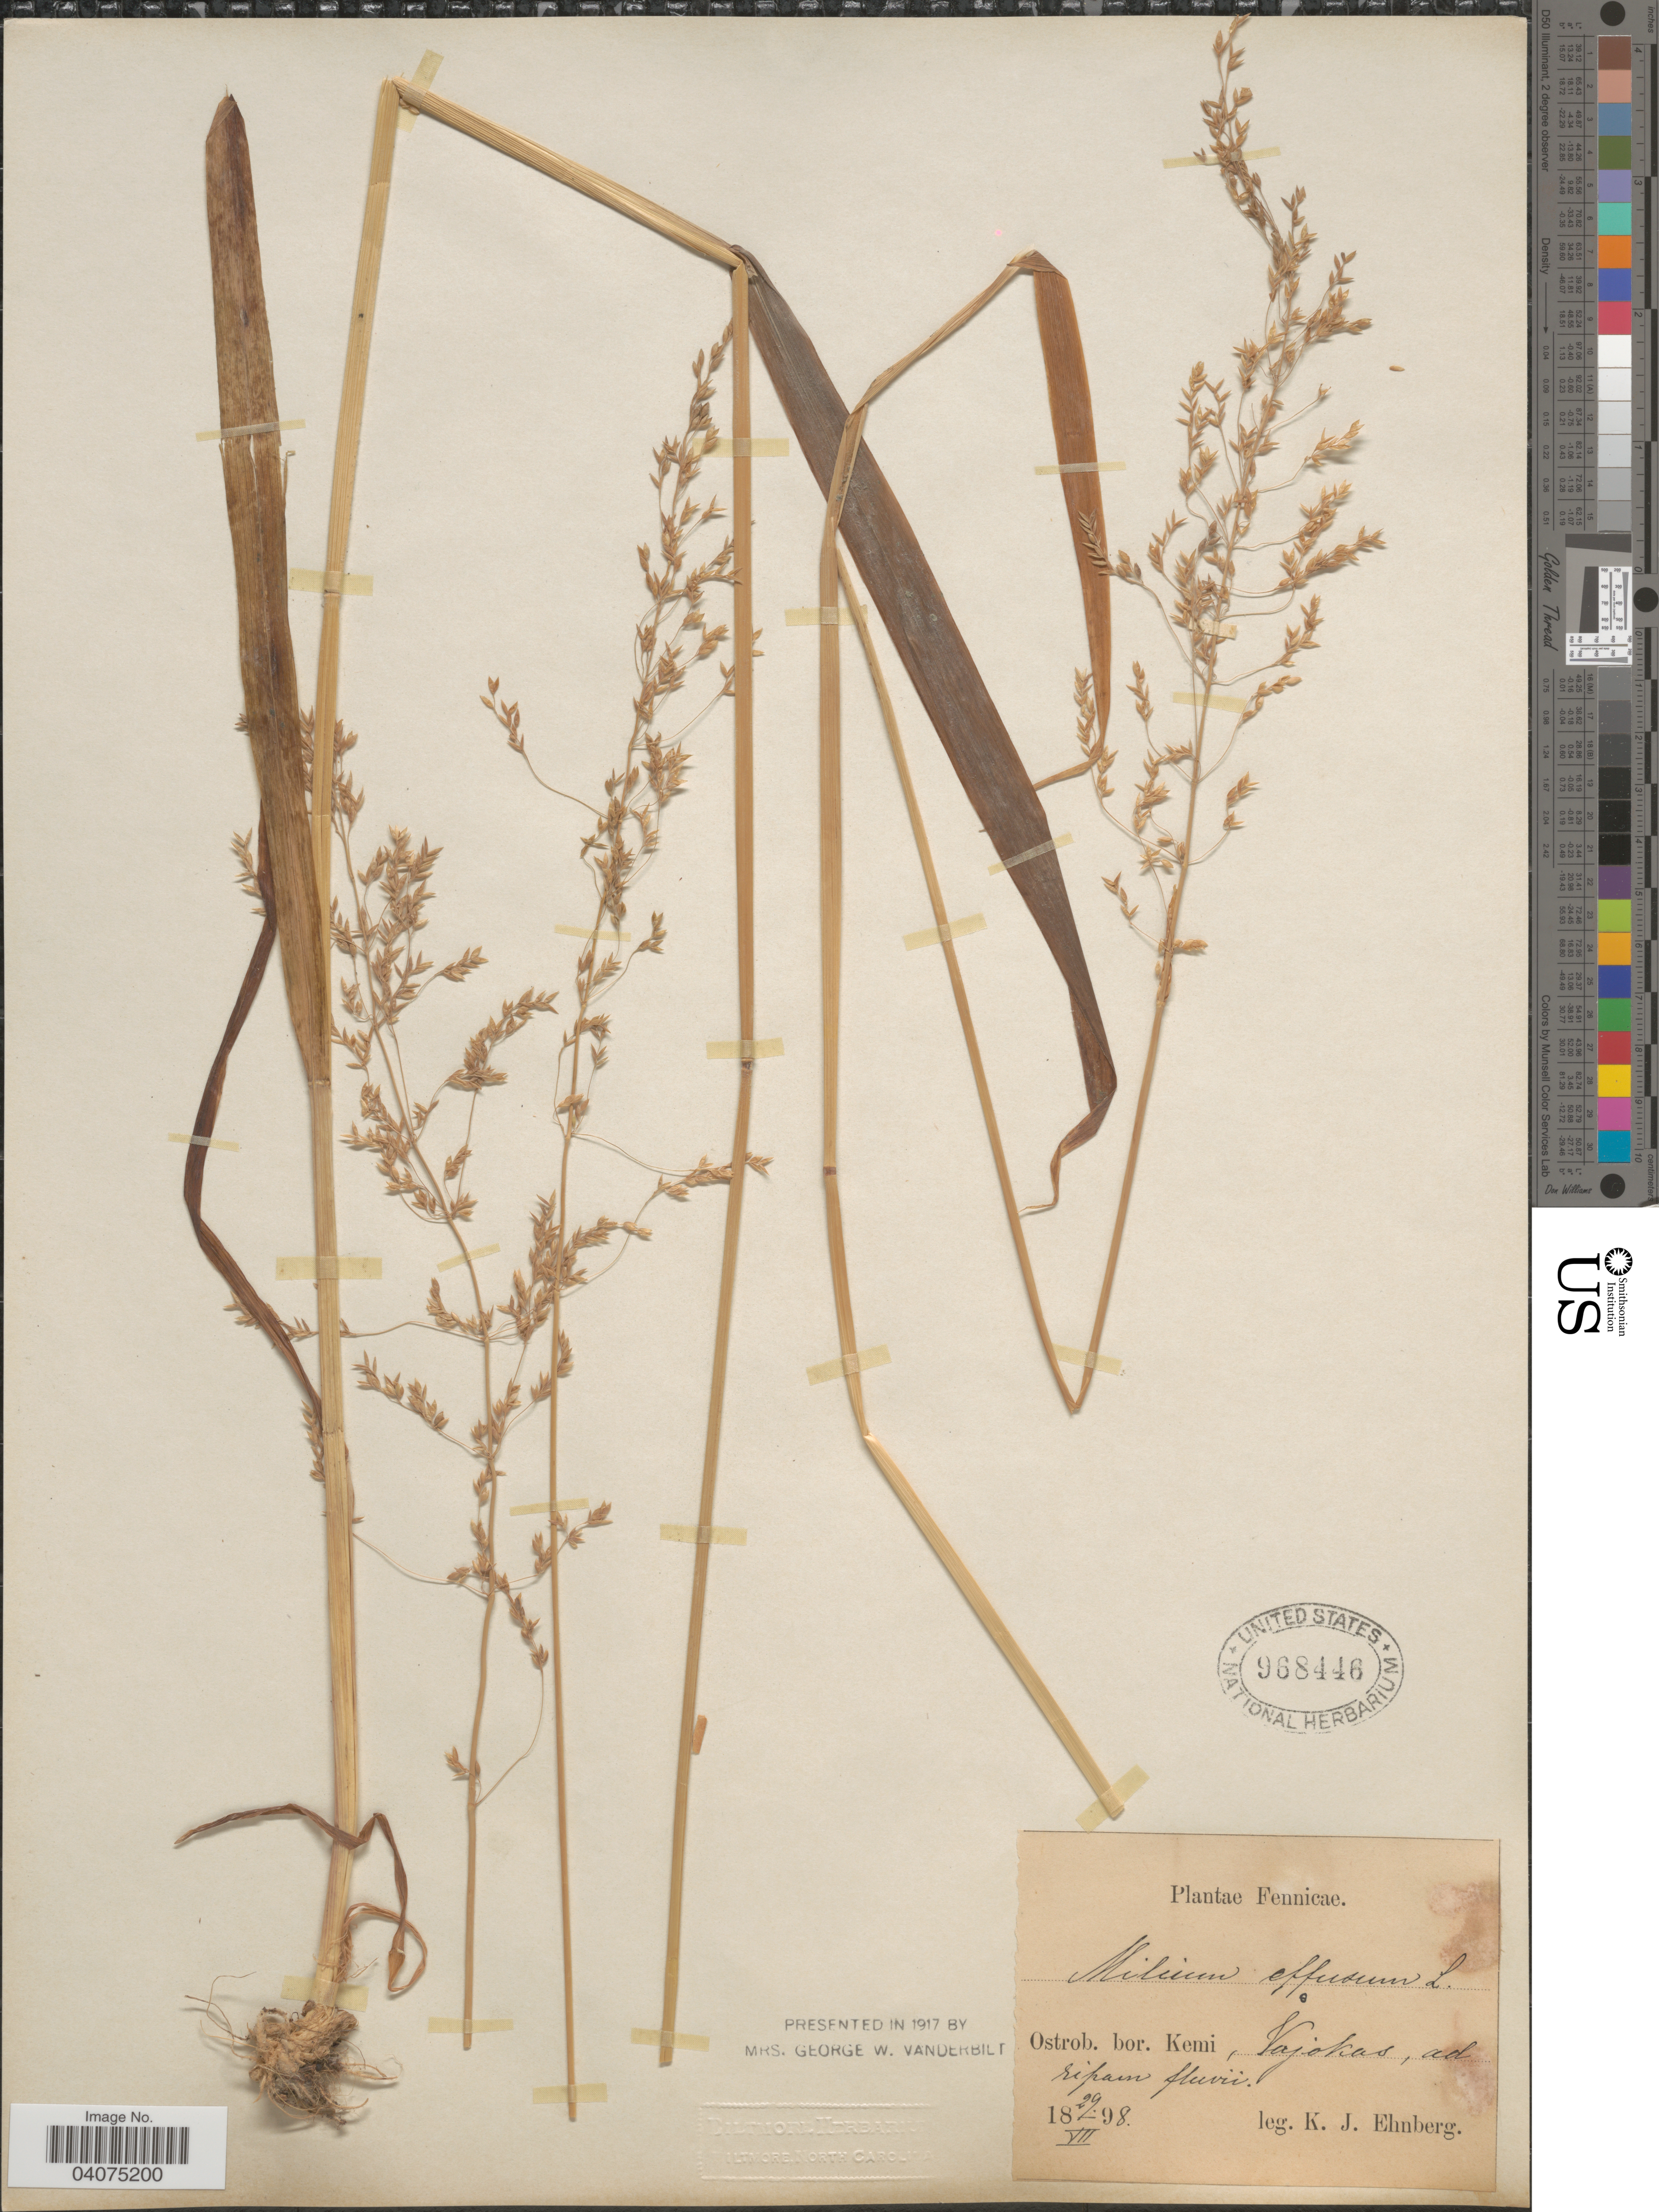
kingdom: Plantae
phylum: Tracheophyta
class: Liliopsida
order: Poales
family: Poaceae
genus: Milium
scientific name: Milium effusum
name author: L.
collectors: K. Ehnberg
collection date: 1898-07-29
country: Finland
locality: Fennicae. Ostrob. bor. Kemi, Vajokas, ad ripam fluvii.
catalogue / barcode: US 968446